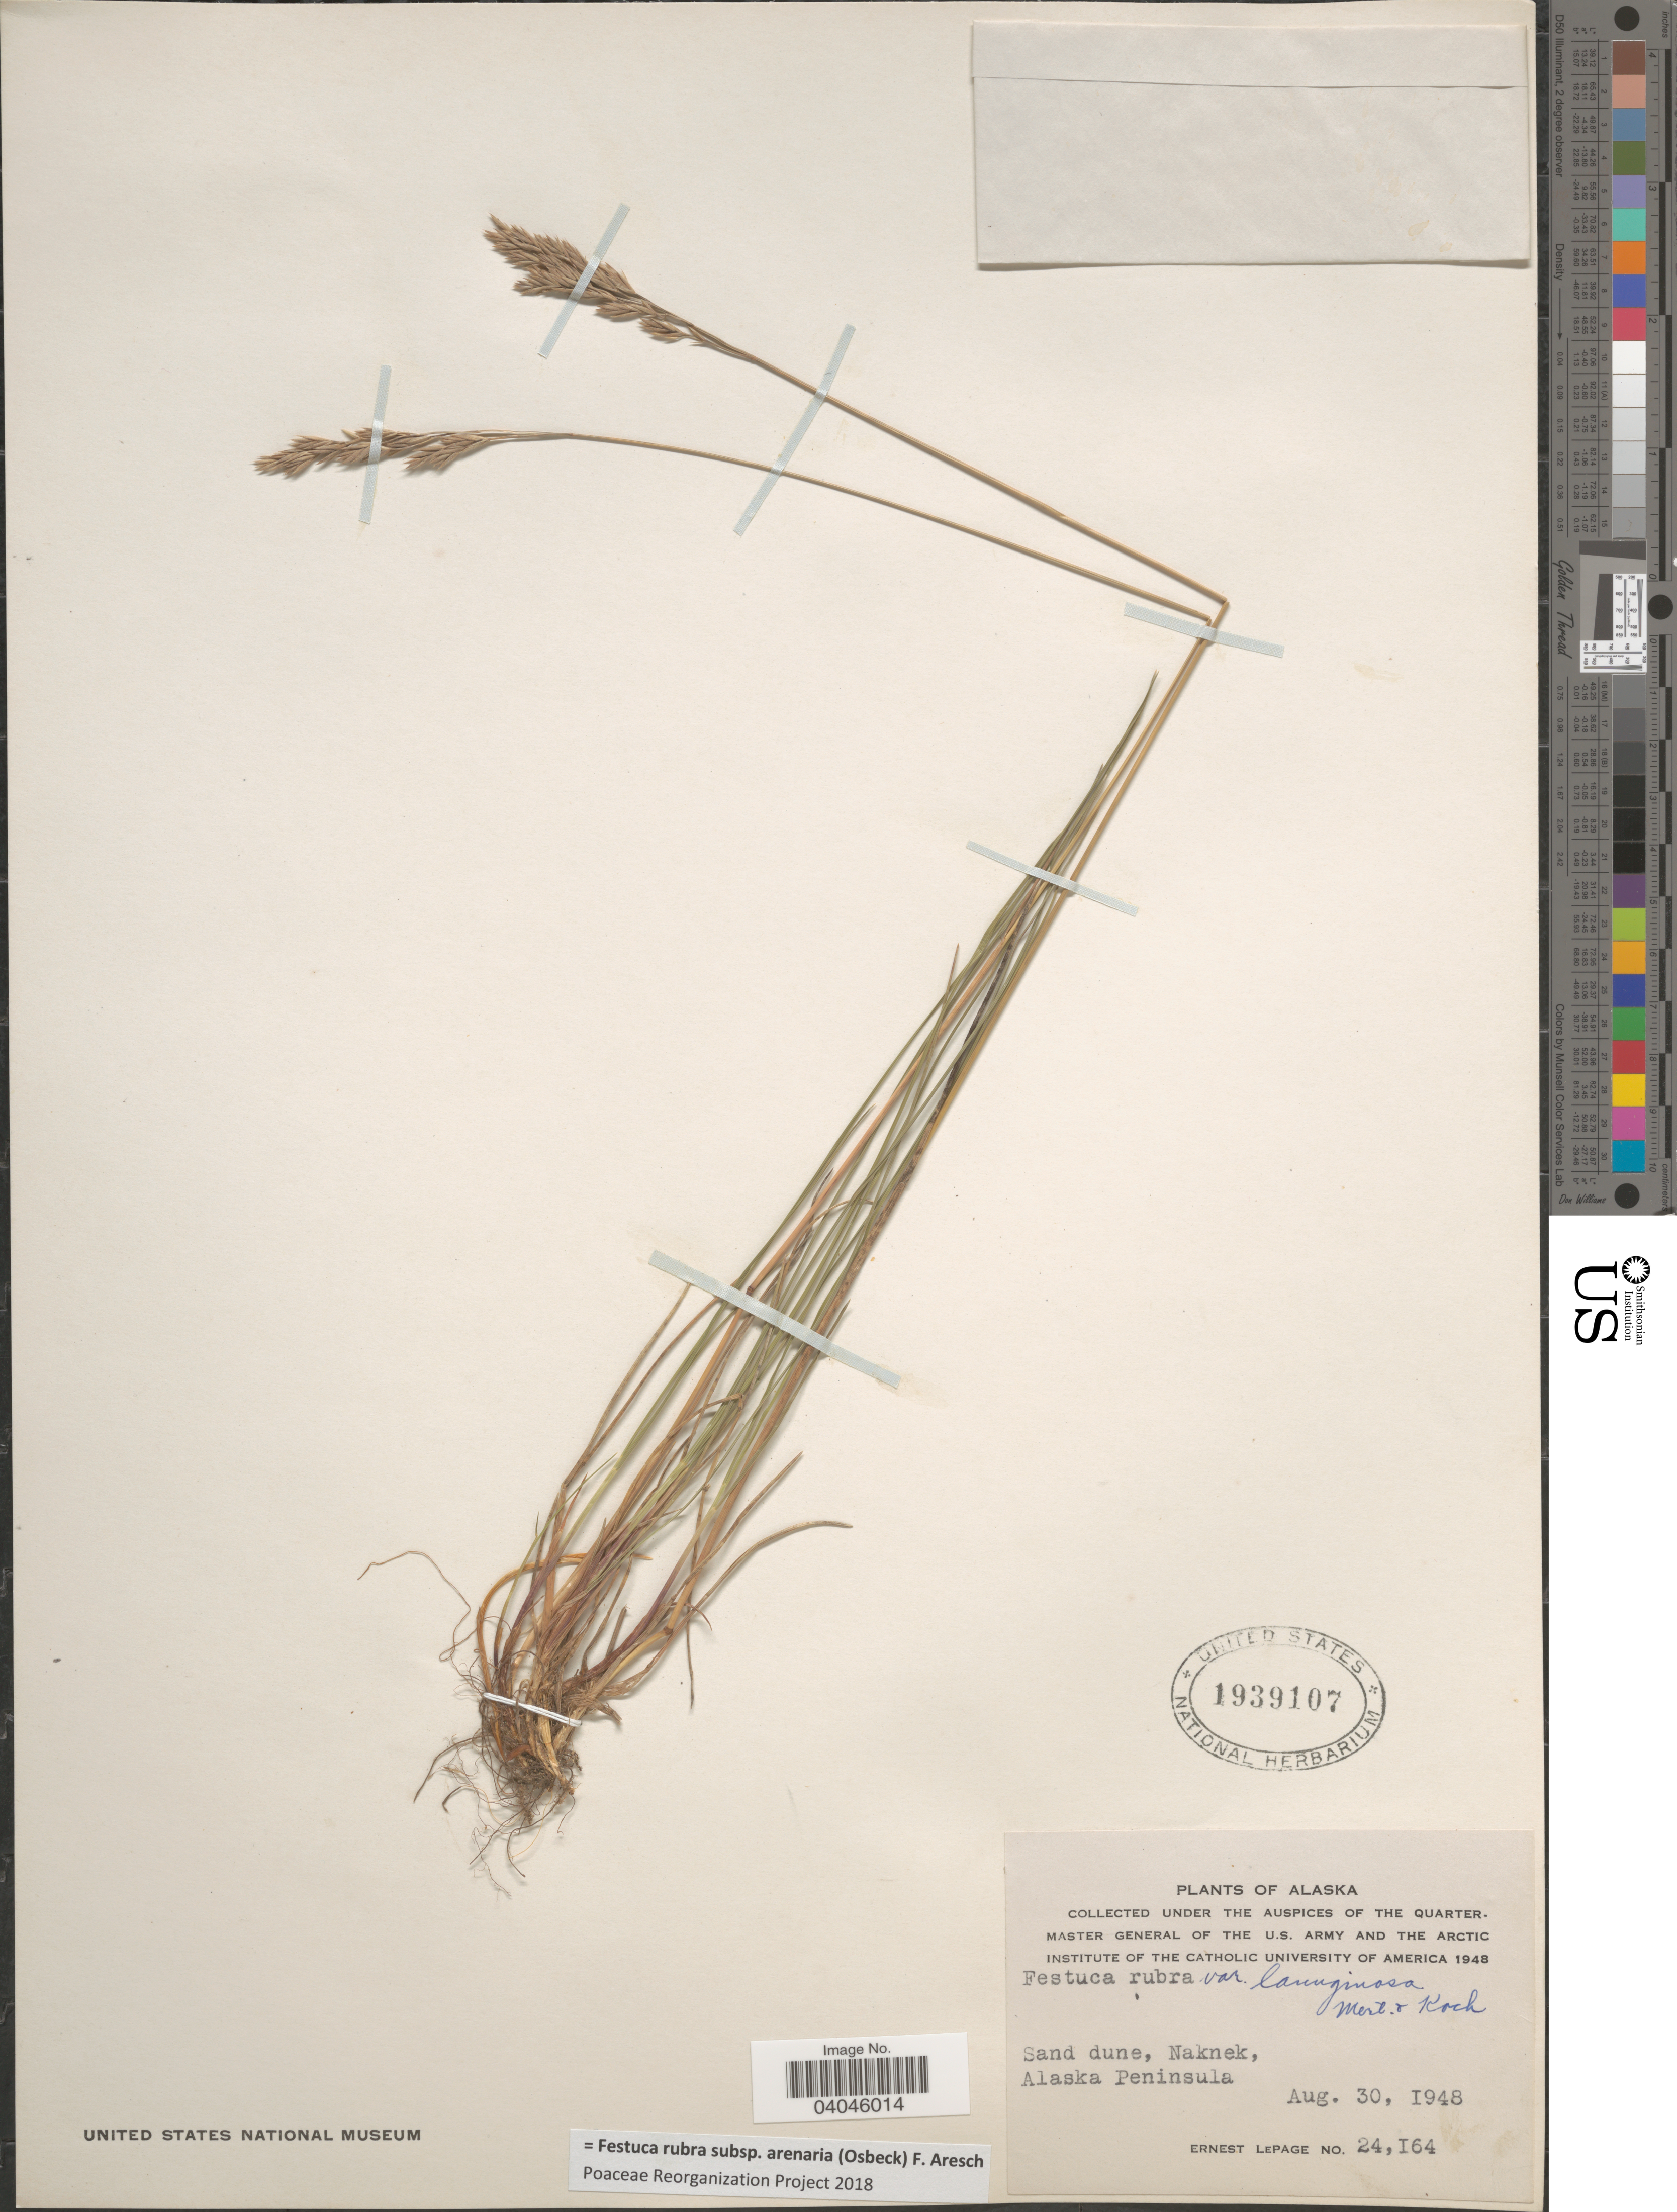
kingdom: Plantae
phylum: Tracheophyta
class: Liliopsida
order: Poales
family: Poaceae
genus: Festuca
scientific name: Festuca rubra subsp. arenaria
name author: (Osbeck) F. Aresch.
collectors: E. Lepage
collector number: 24164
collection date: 1948-08-30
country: United States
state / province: Alaska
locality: Sand dune, Naknek, Alaska Peninsula.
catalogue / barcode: US 1939107